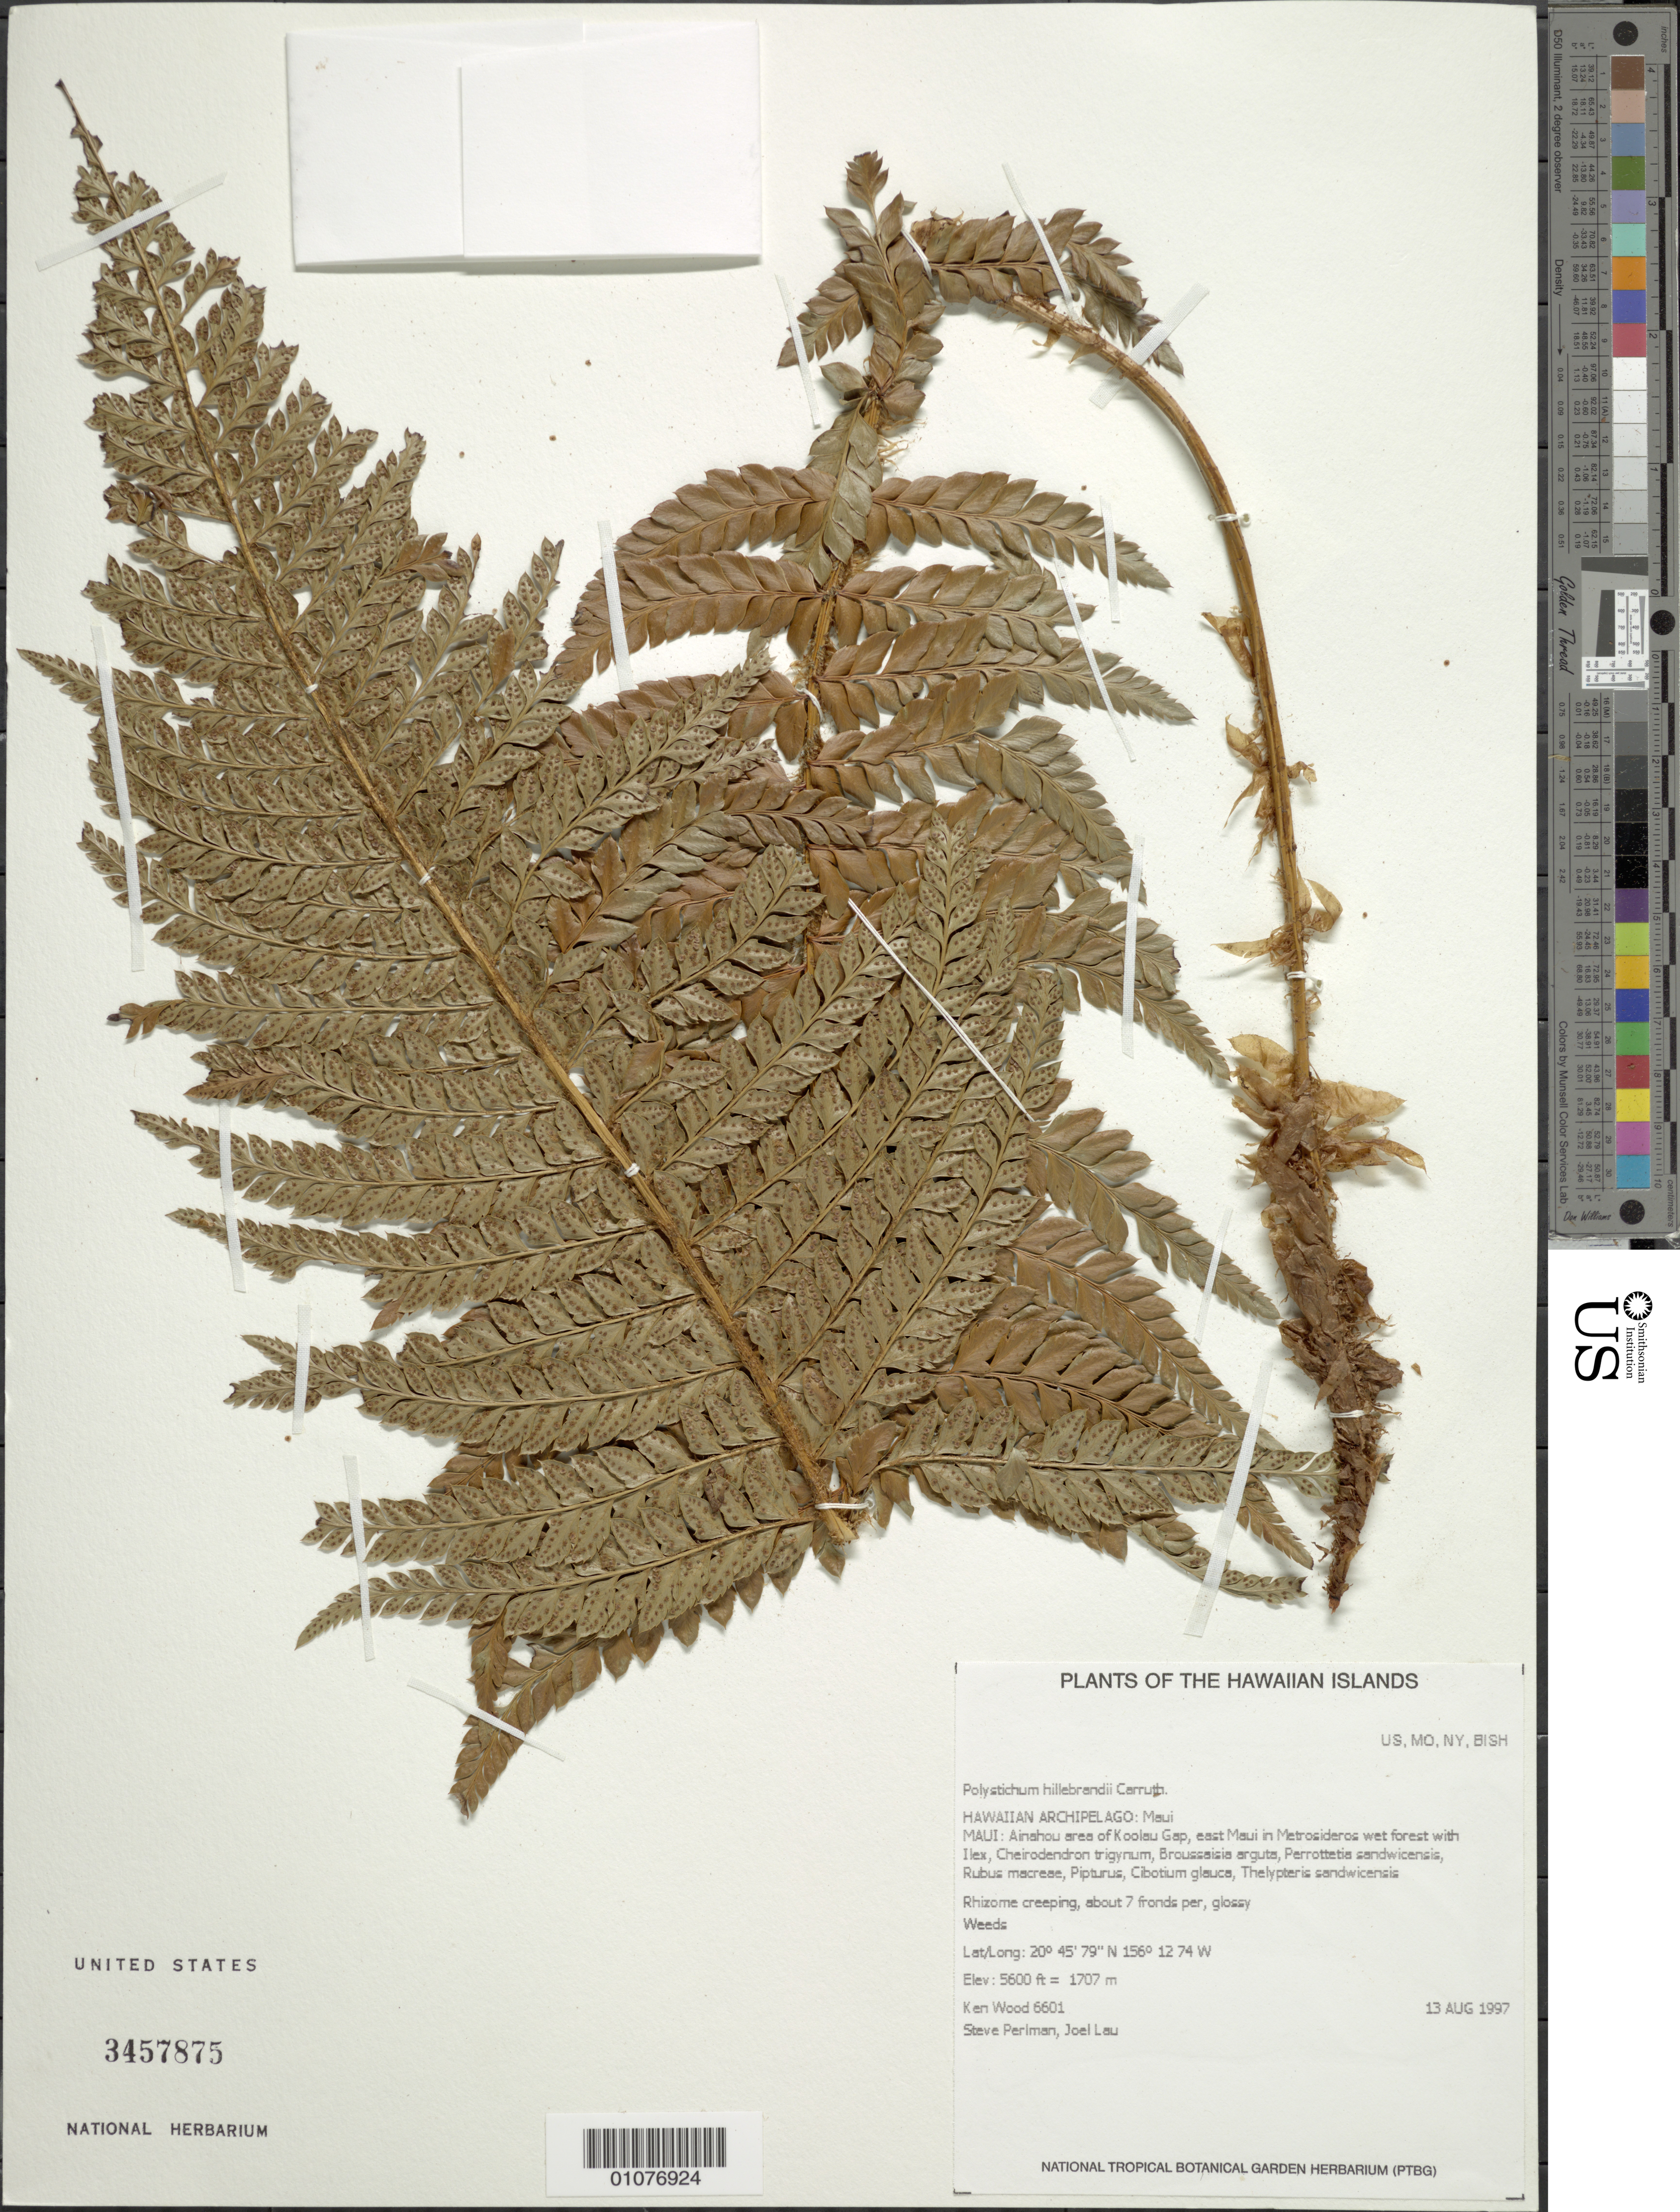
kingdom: Plantae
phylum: Tracheophyta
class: Polypodiopsida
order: Polypodiales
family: Dryopteridaceae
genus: Polystichum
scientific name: Polystichum hillebrandii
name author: Carruth.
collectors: K. R. Wood, S. P. Perlman & J. Lau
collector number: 6601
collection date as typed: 13 Aug 1997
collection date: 1997-08-13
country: United States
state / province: Hawaii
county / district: Maui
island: Maui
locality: East Maui, Ainahou area of Koolau Gap in Metrosideros wet forest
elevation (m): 1707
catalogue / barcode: US 3457875